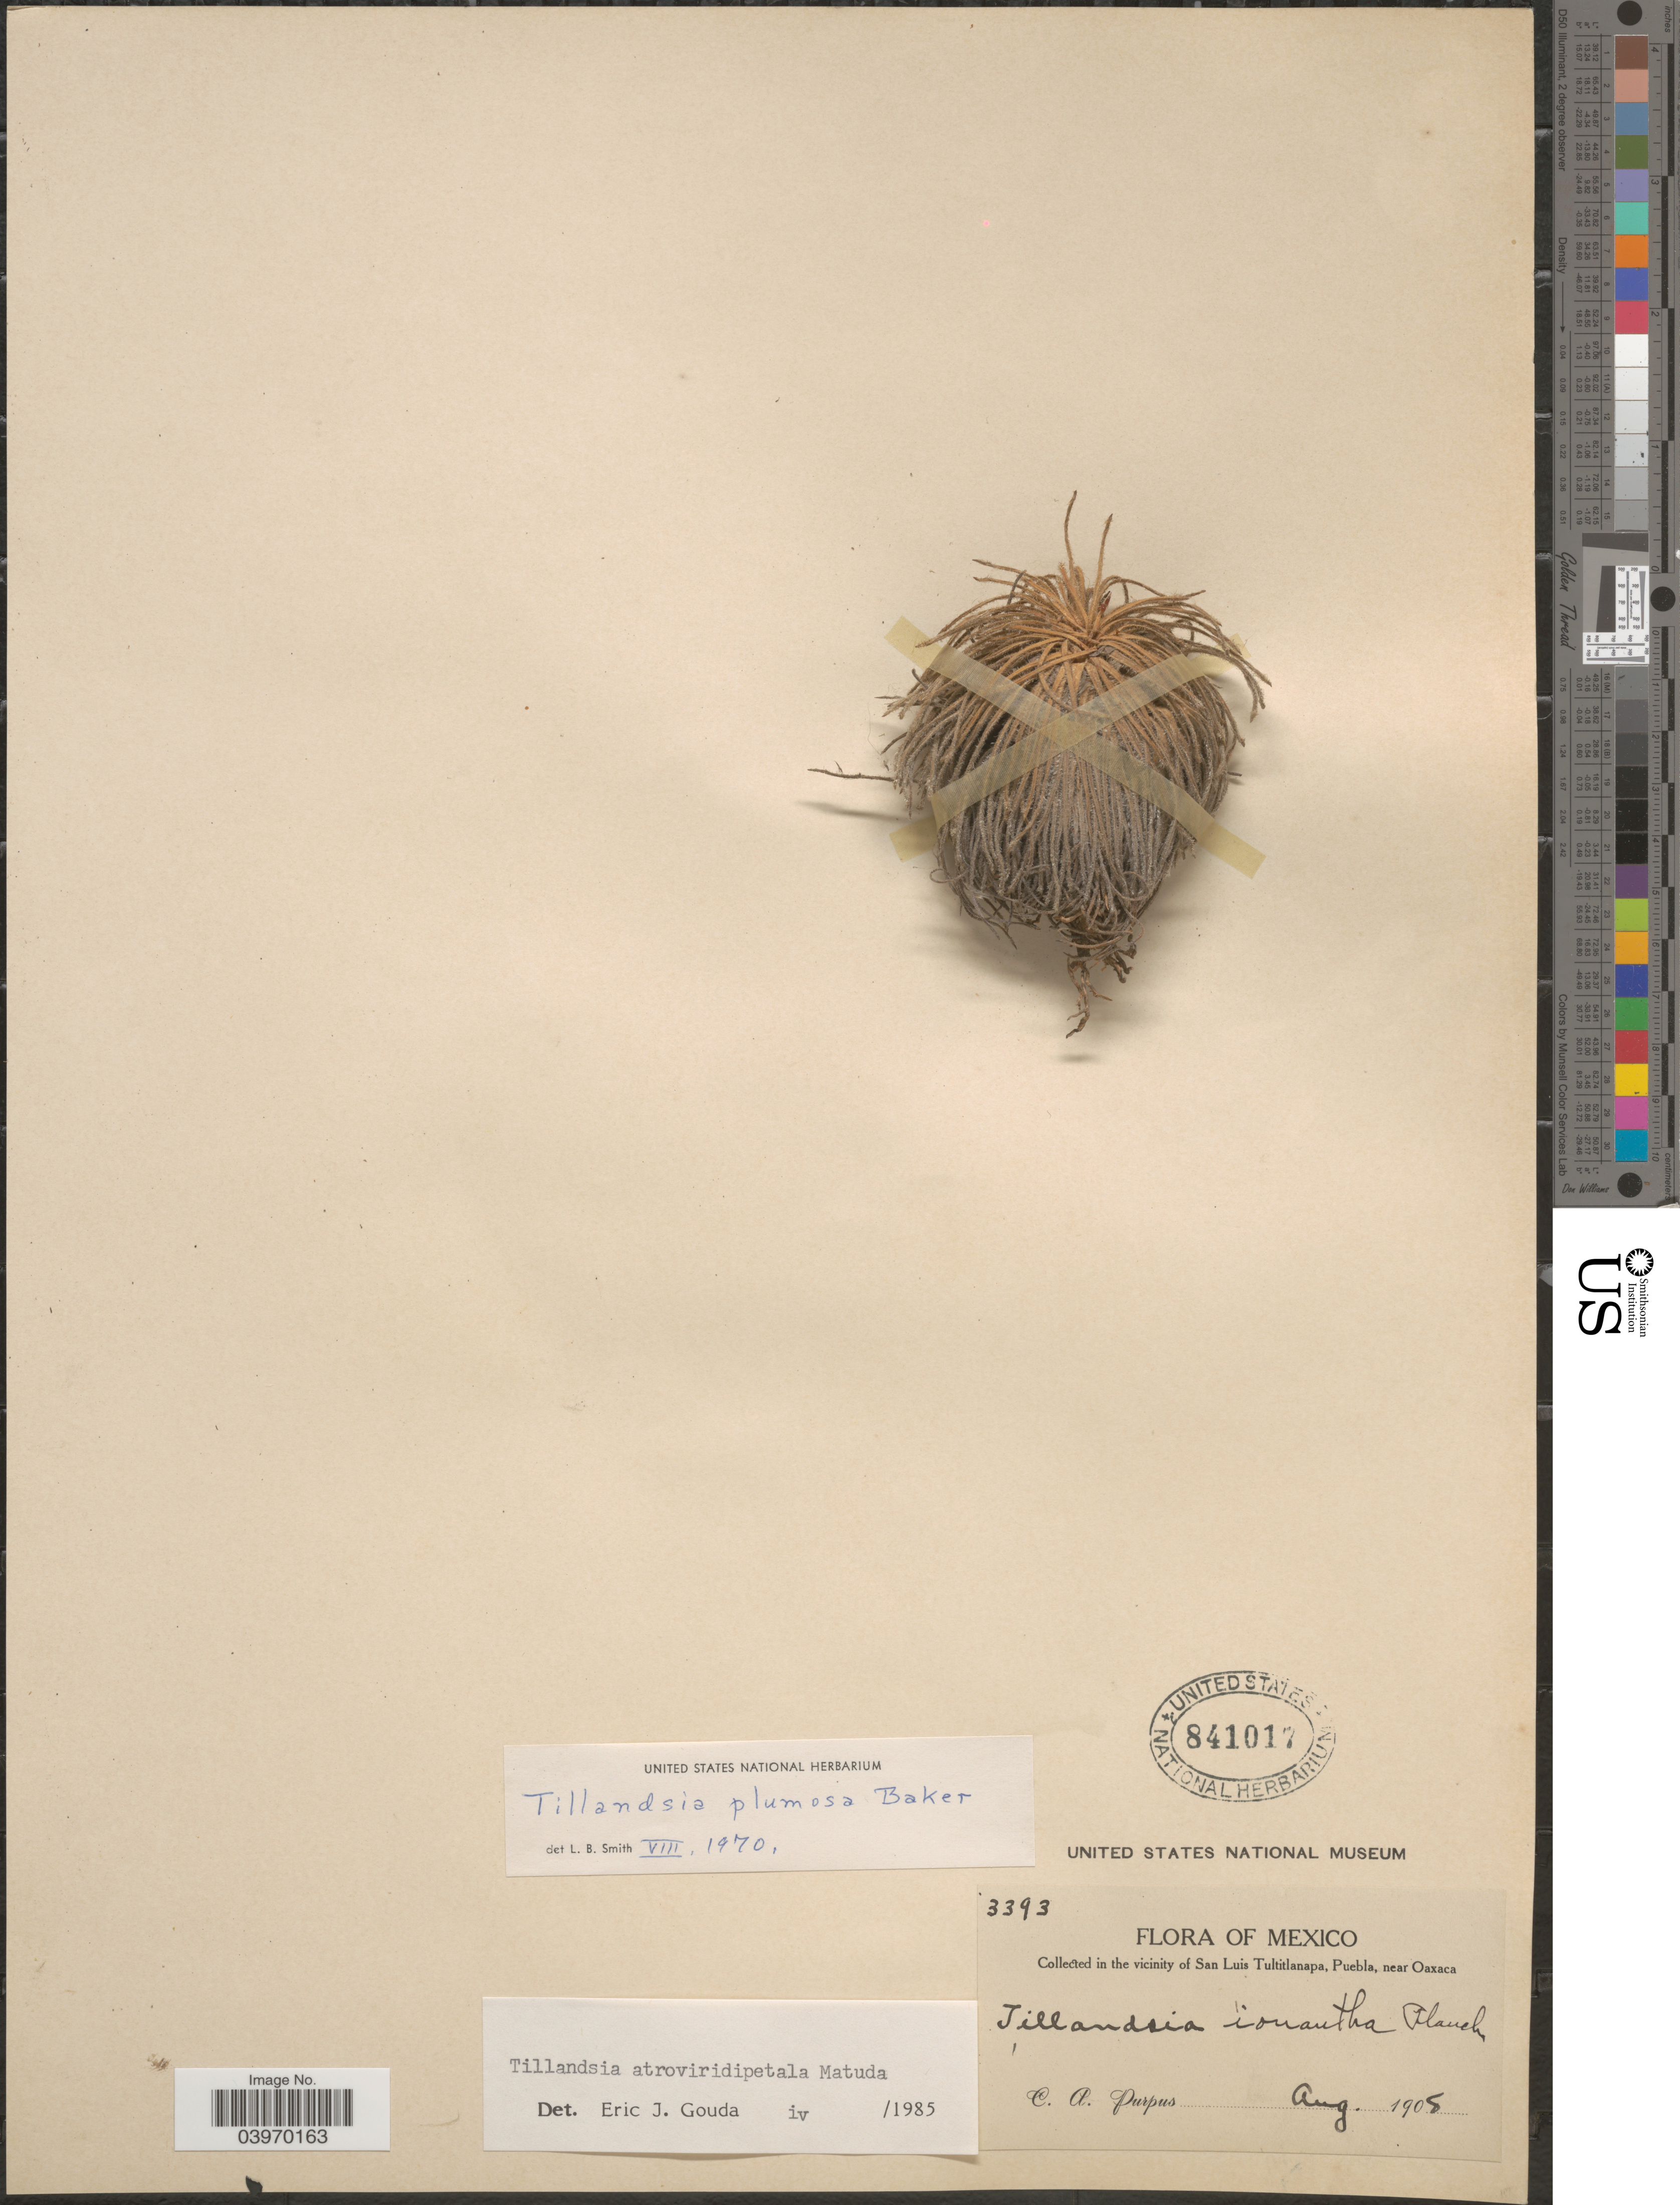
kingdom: Plantae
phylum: Tracheophyta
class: Liliopsida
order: Poales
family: Bromeliaceae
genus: Tillandsia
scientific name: Tillandsia plumosa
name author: Baker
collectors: C. A. Purpus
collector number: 3393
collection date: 1908-08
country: Mexico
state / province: Oaxaca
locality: In the vicinity of San Luis Tultitlanapa, near Oaxaca.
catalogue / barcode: US 841017